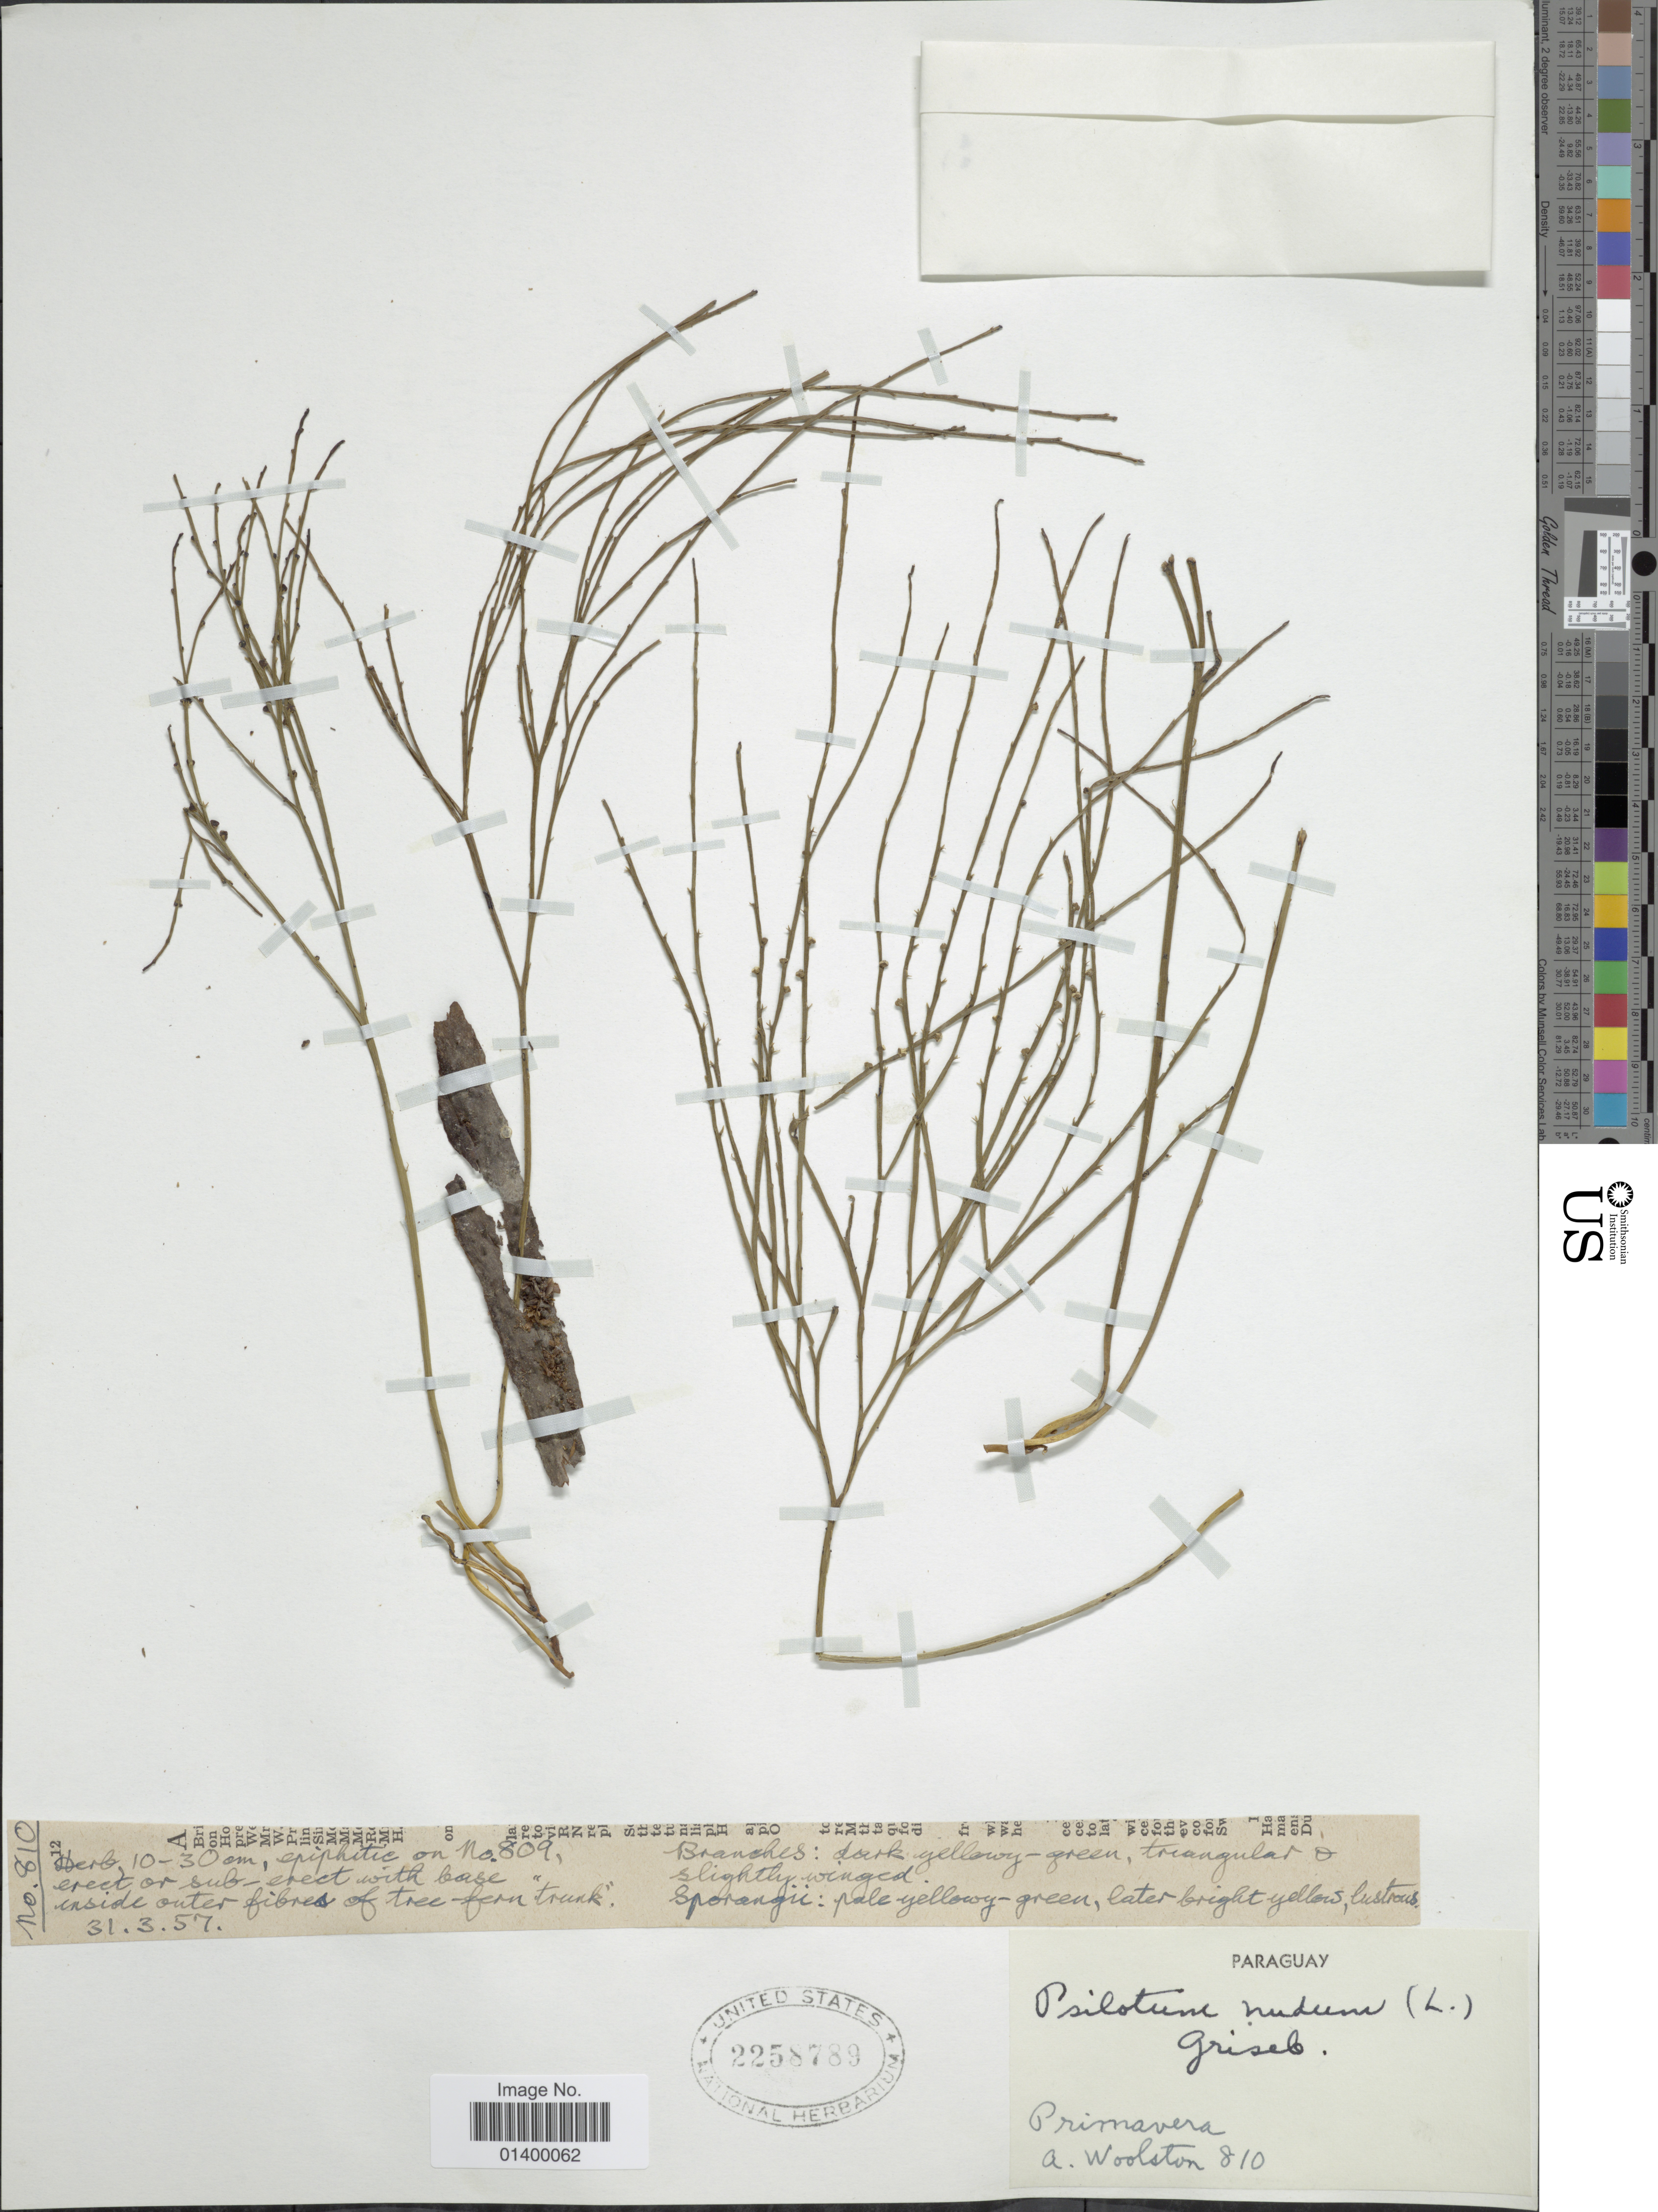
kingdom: Plantae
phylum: Tracheophyta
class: Polypodiopsida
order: Psilotales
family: Psilotaceae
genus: Psilotum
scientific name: Psilotum nudum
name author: (L.) P. Beauv.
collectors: A. Woolston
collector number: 810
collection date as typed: Transcribed d/m/y: 31/3/57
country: Paraguay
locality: Primavera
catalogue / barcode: US 2258789